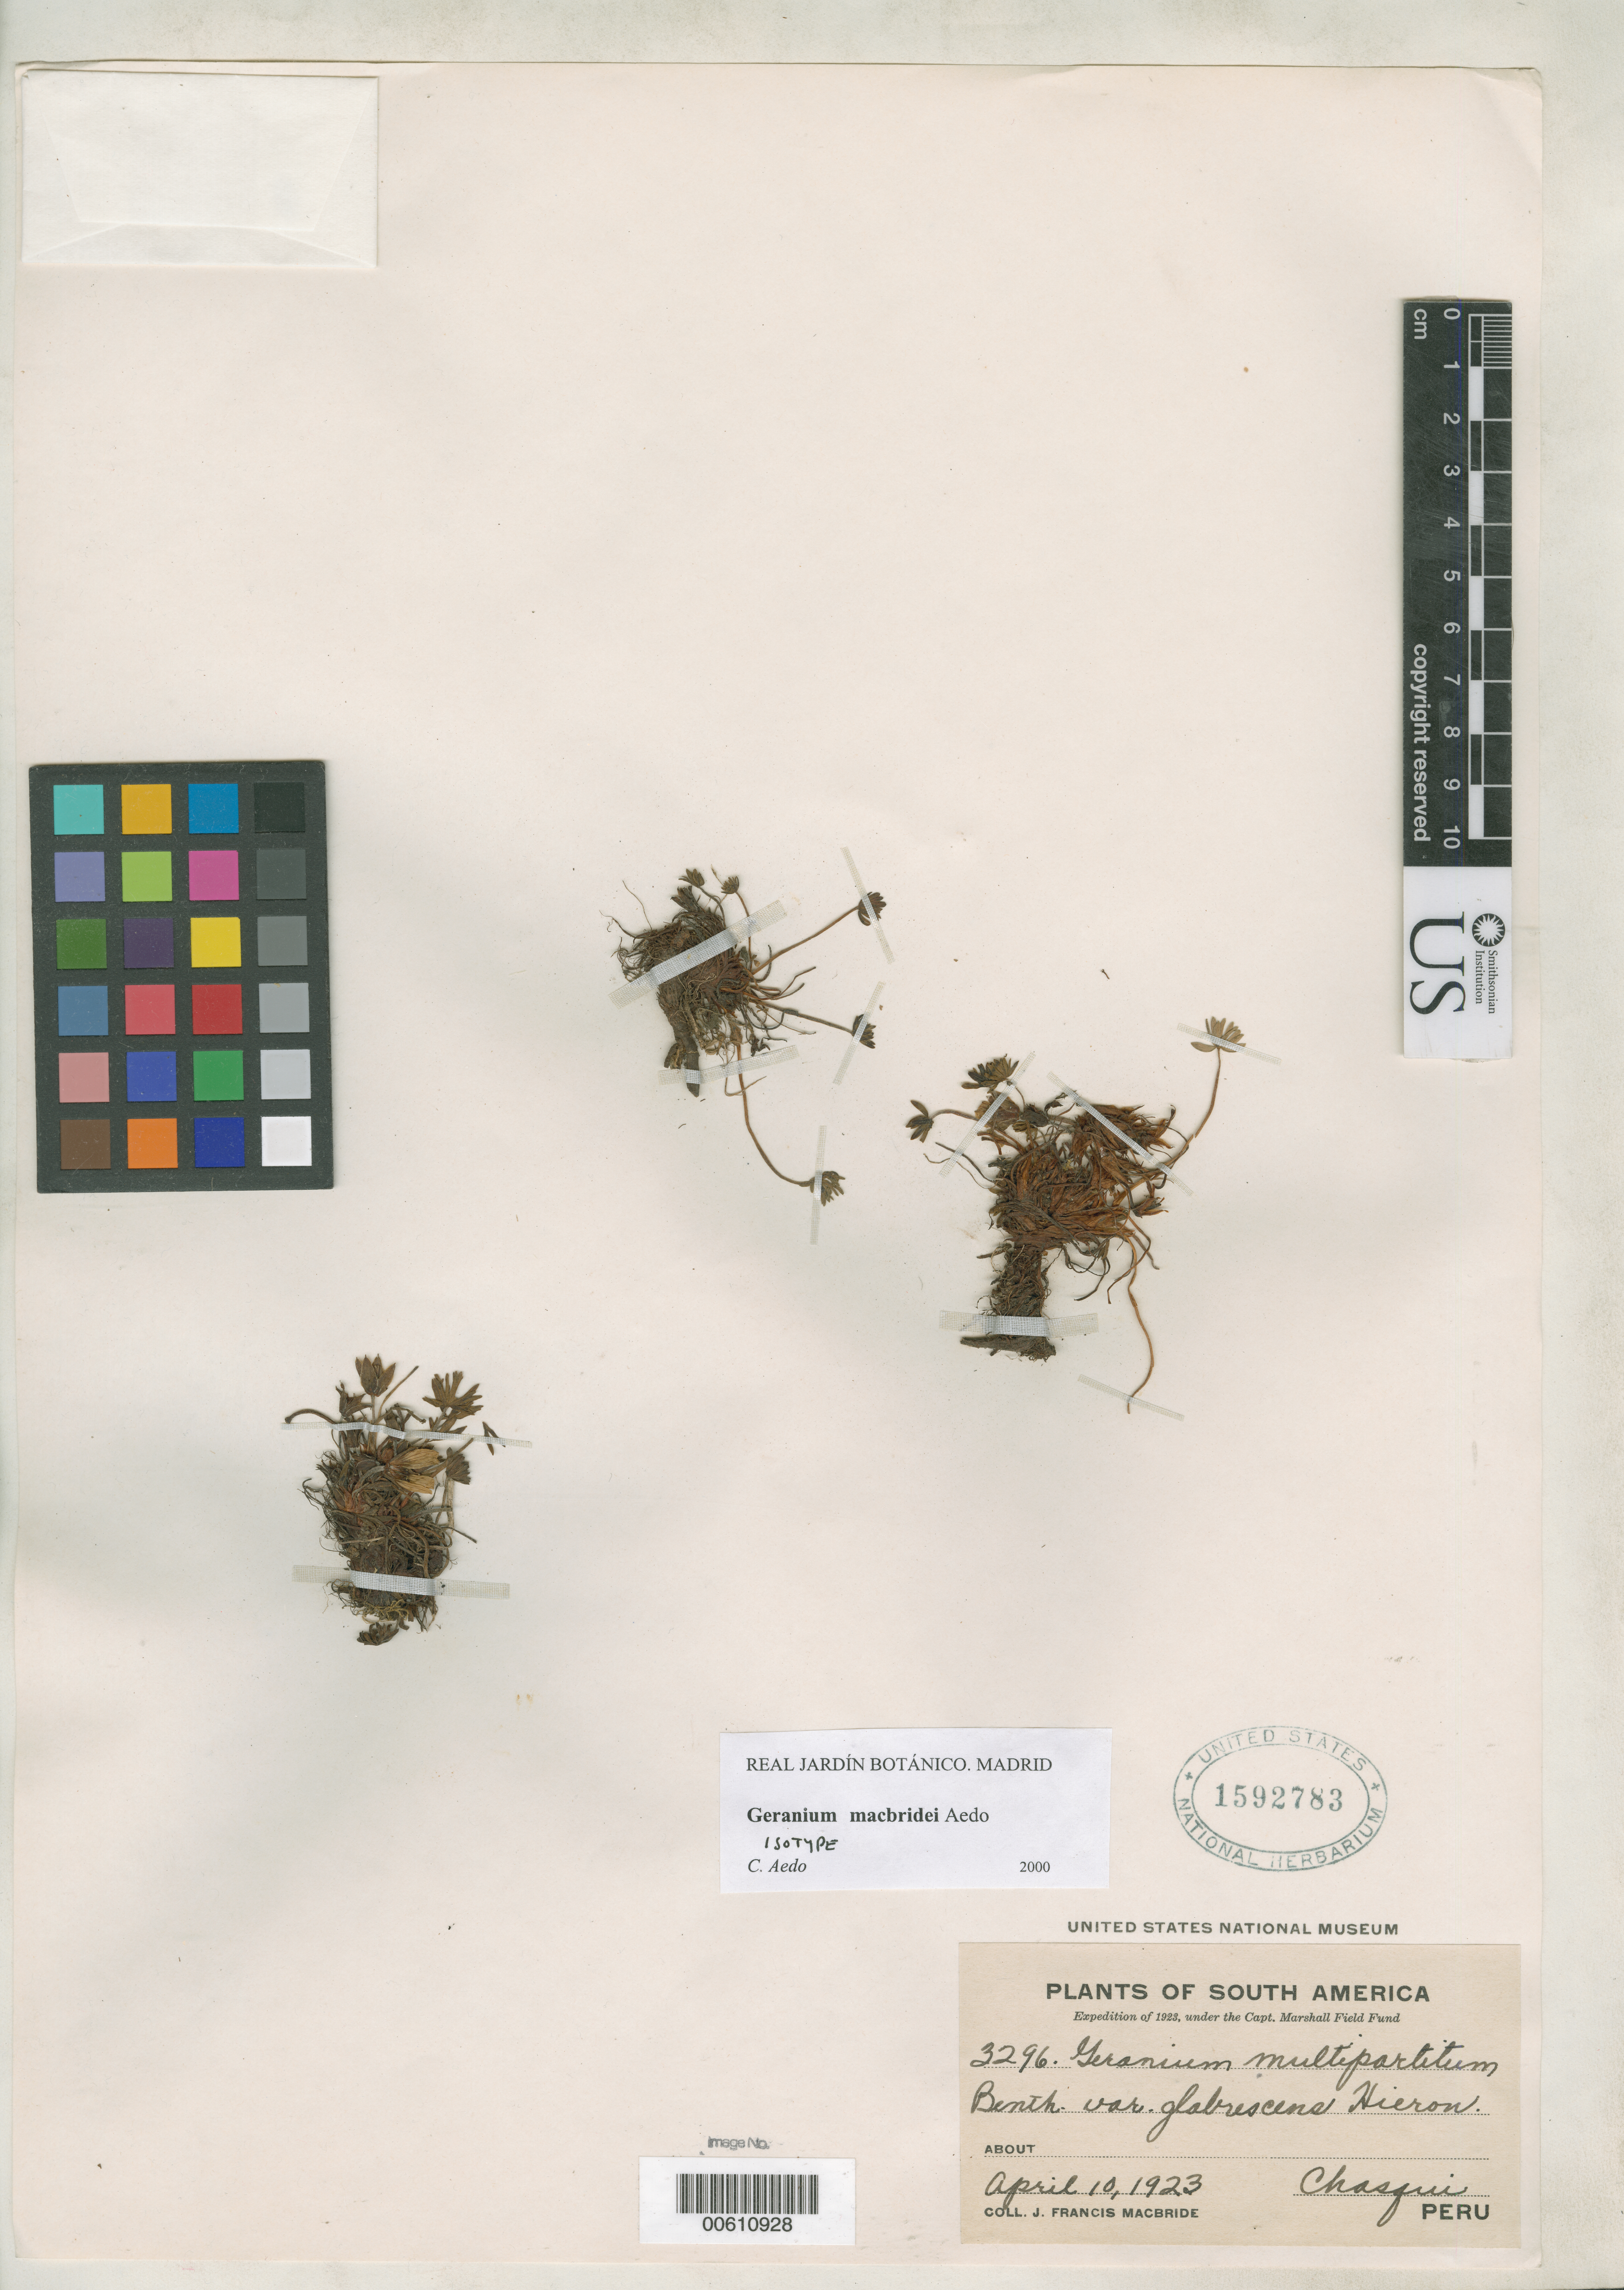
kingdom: Plantae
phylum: Tracheophyta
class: Magnoliopsida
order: Geraniales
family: Geraniaceae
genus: Geranium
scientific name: Geranium macbridei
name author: Aedo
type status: Isotype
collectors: J. F. Macbride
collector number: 3296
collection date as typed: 10 Apr 1923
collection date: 1923-04-10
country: Peru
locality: Chasqui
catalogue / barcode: US 1592783